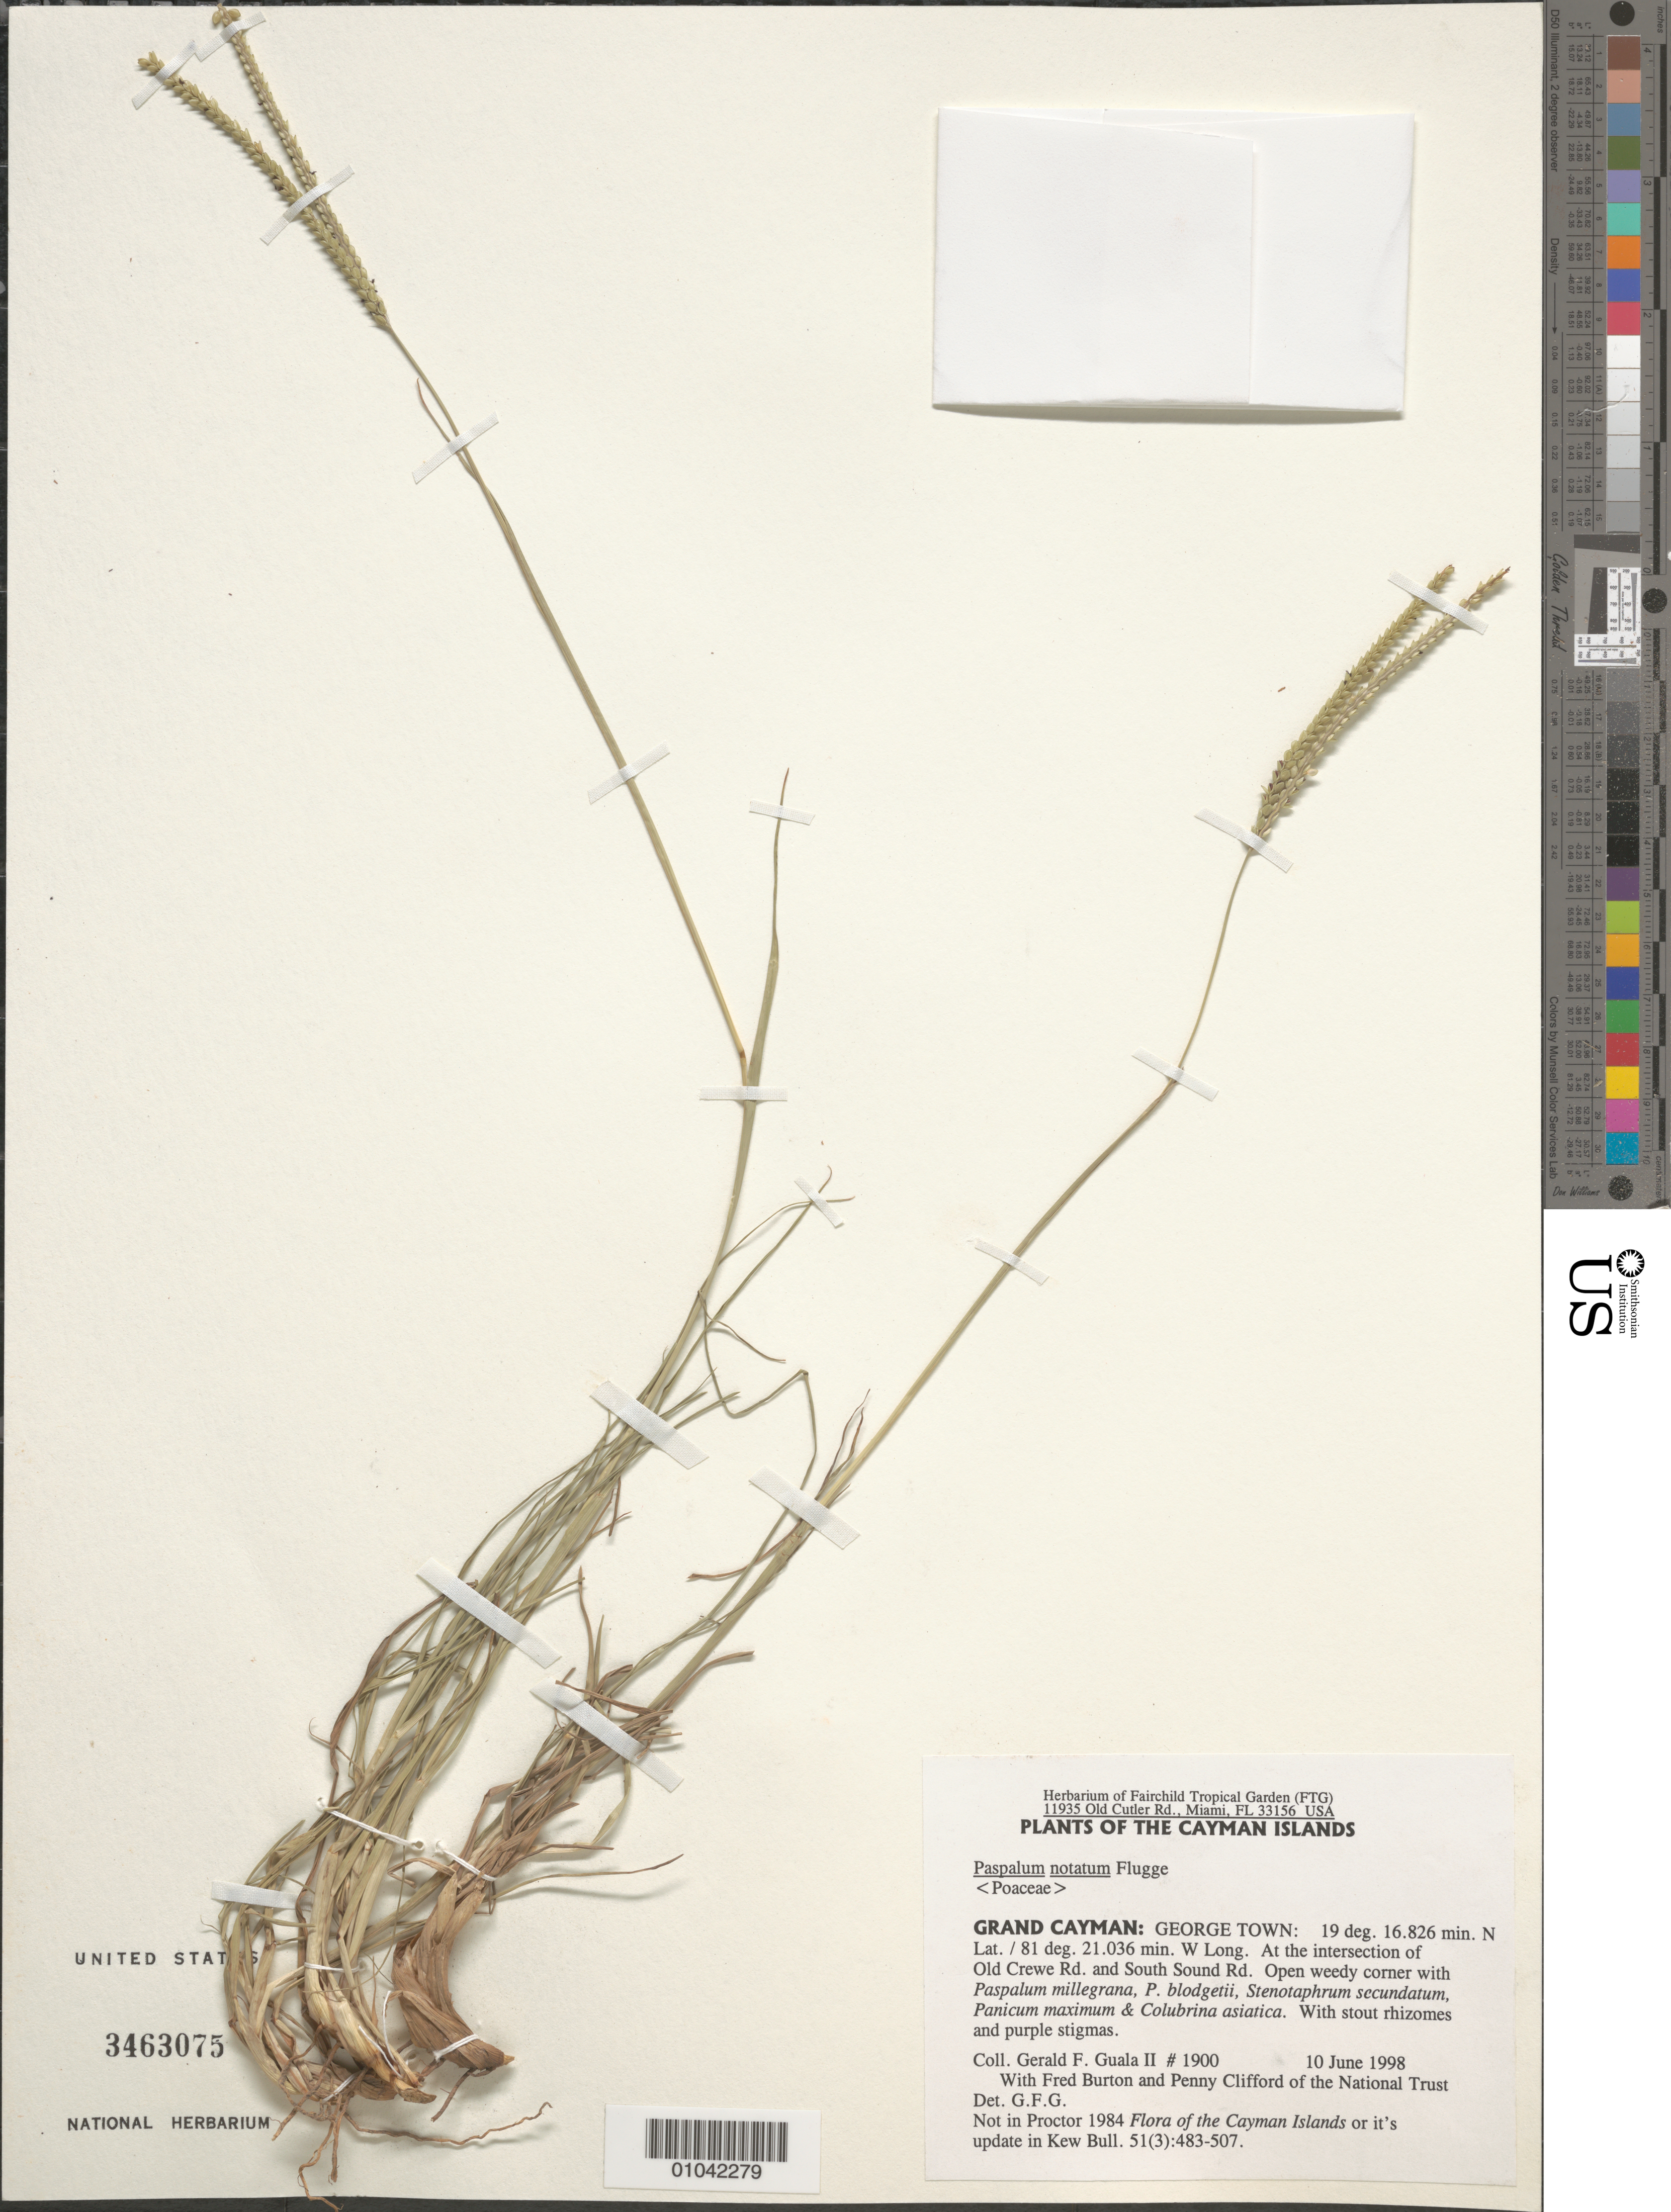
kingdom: Plantae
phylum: Tracheophyta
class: Liliopsida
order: Poales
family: Poaceae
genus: Paspalum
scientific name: Paspalum notatum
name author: Flüggé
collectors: G. Guala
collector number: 1900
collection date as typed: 10 Jun 1998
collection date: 1998-06-10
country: Cayman Islands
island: Grand Cayman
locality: George Town, at the intersection of Old Crewe Rd. and South Sound Rd.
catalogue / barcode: US 3463075